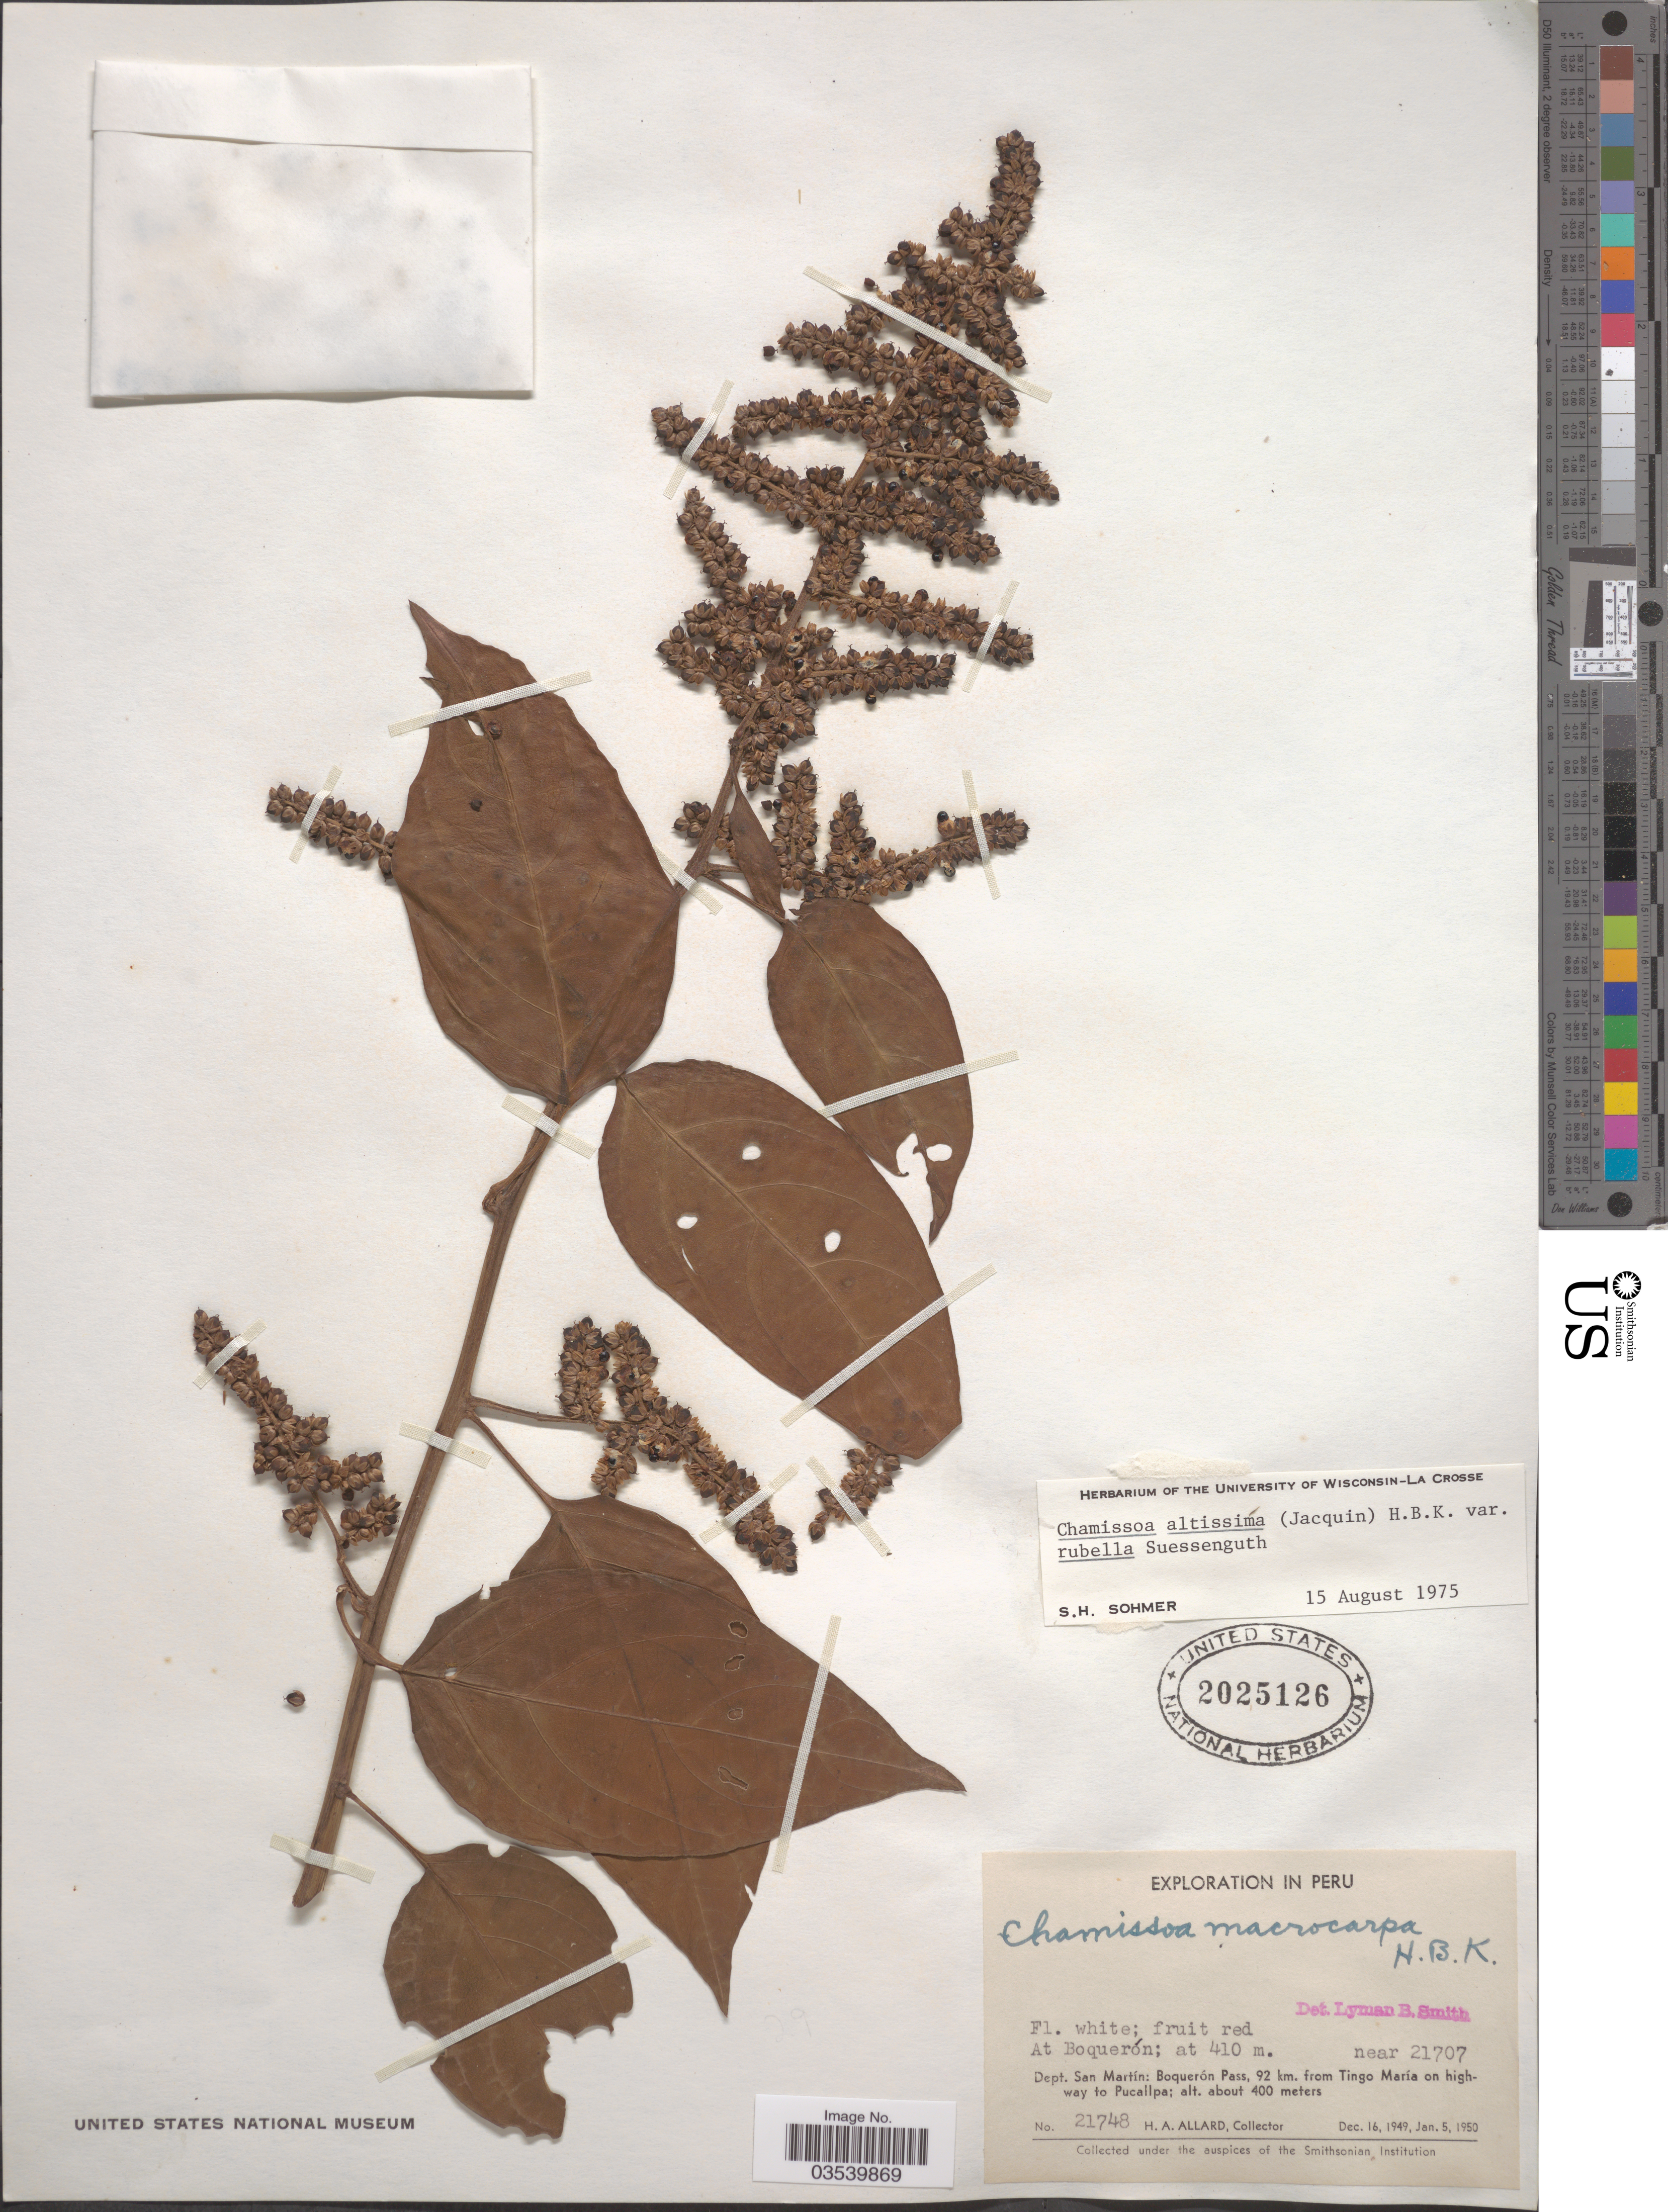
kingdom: Plantae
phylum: Tracheophyta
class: Magnoliopsida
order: Caryophyllales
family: Amaranthaceae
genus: Chamissoa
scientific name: Chamissoa altissima var. rubella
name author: Suess.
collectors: H. A. Allard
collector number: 21748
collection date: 1949-12-16/1950-01-05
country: Peru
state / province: San Martín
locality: At Boquerón. Dept. San Martín: Boquerón Pass, 92 km. from Tingo María on highway to Pucallpa.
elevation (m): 410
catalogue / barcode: US 2025126